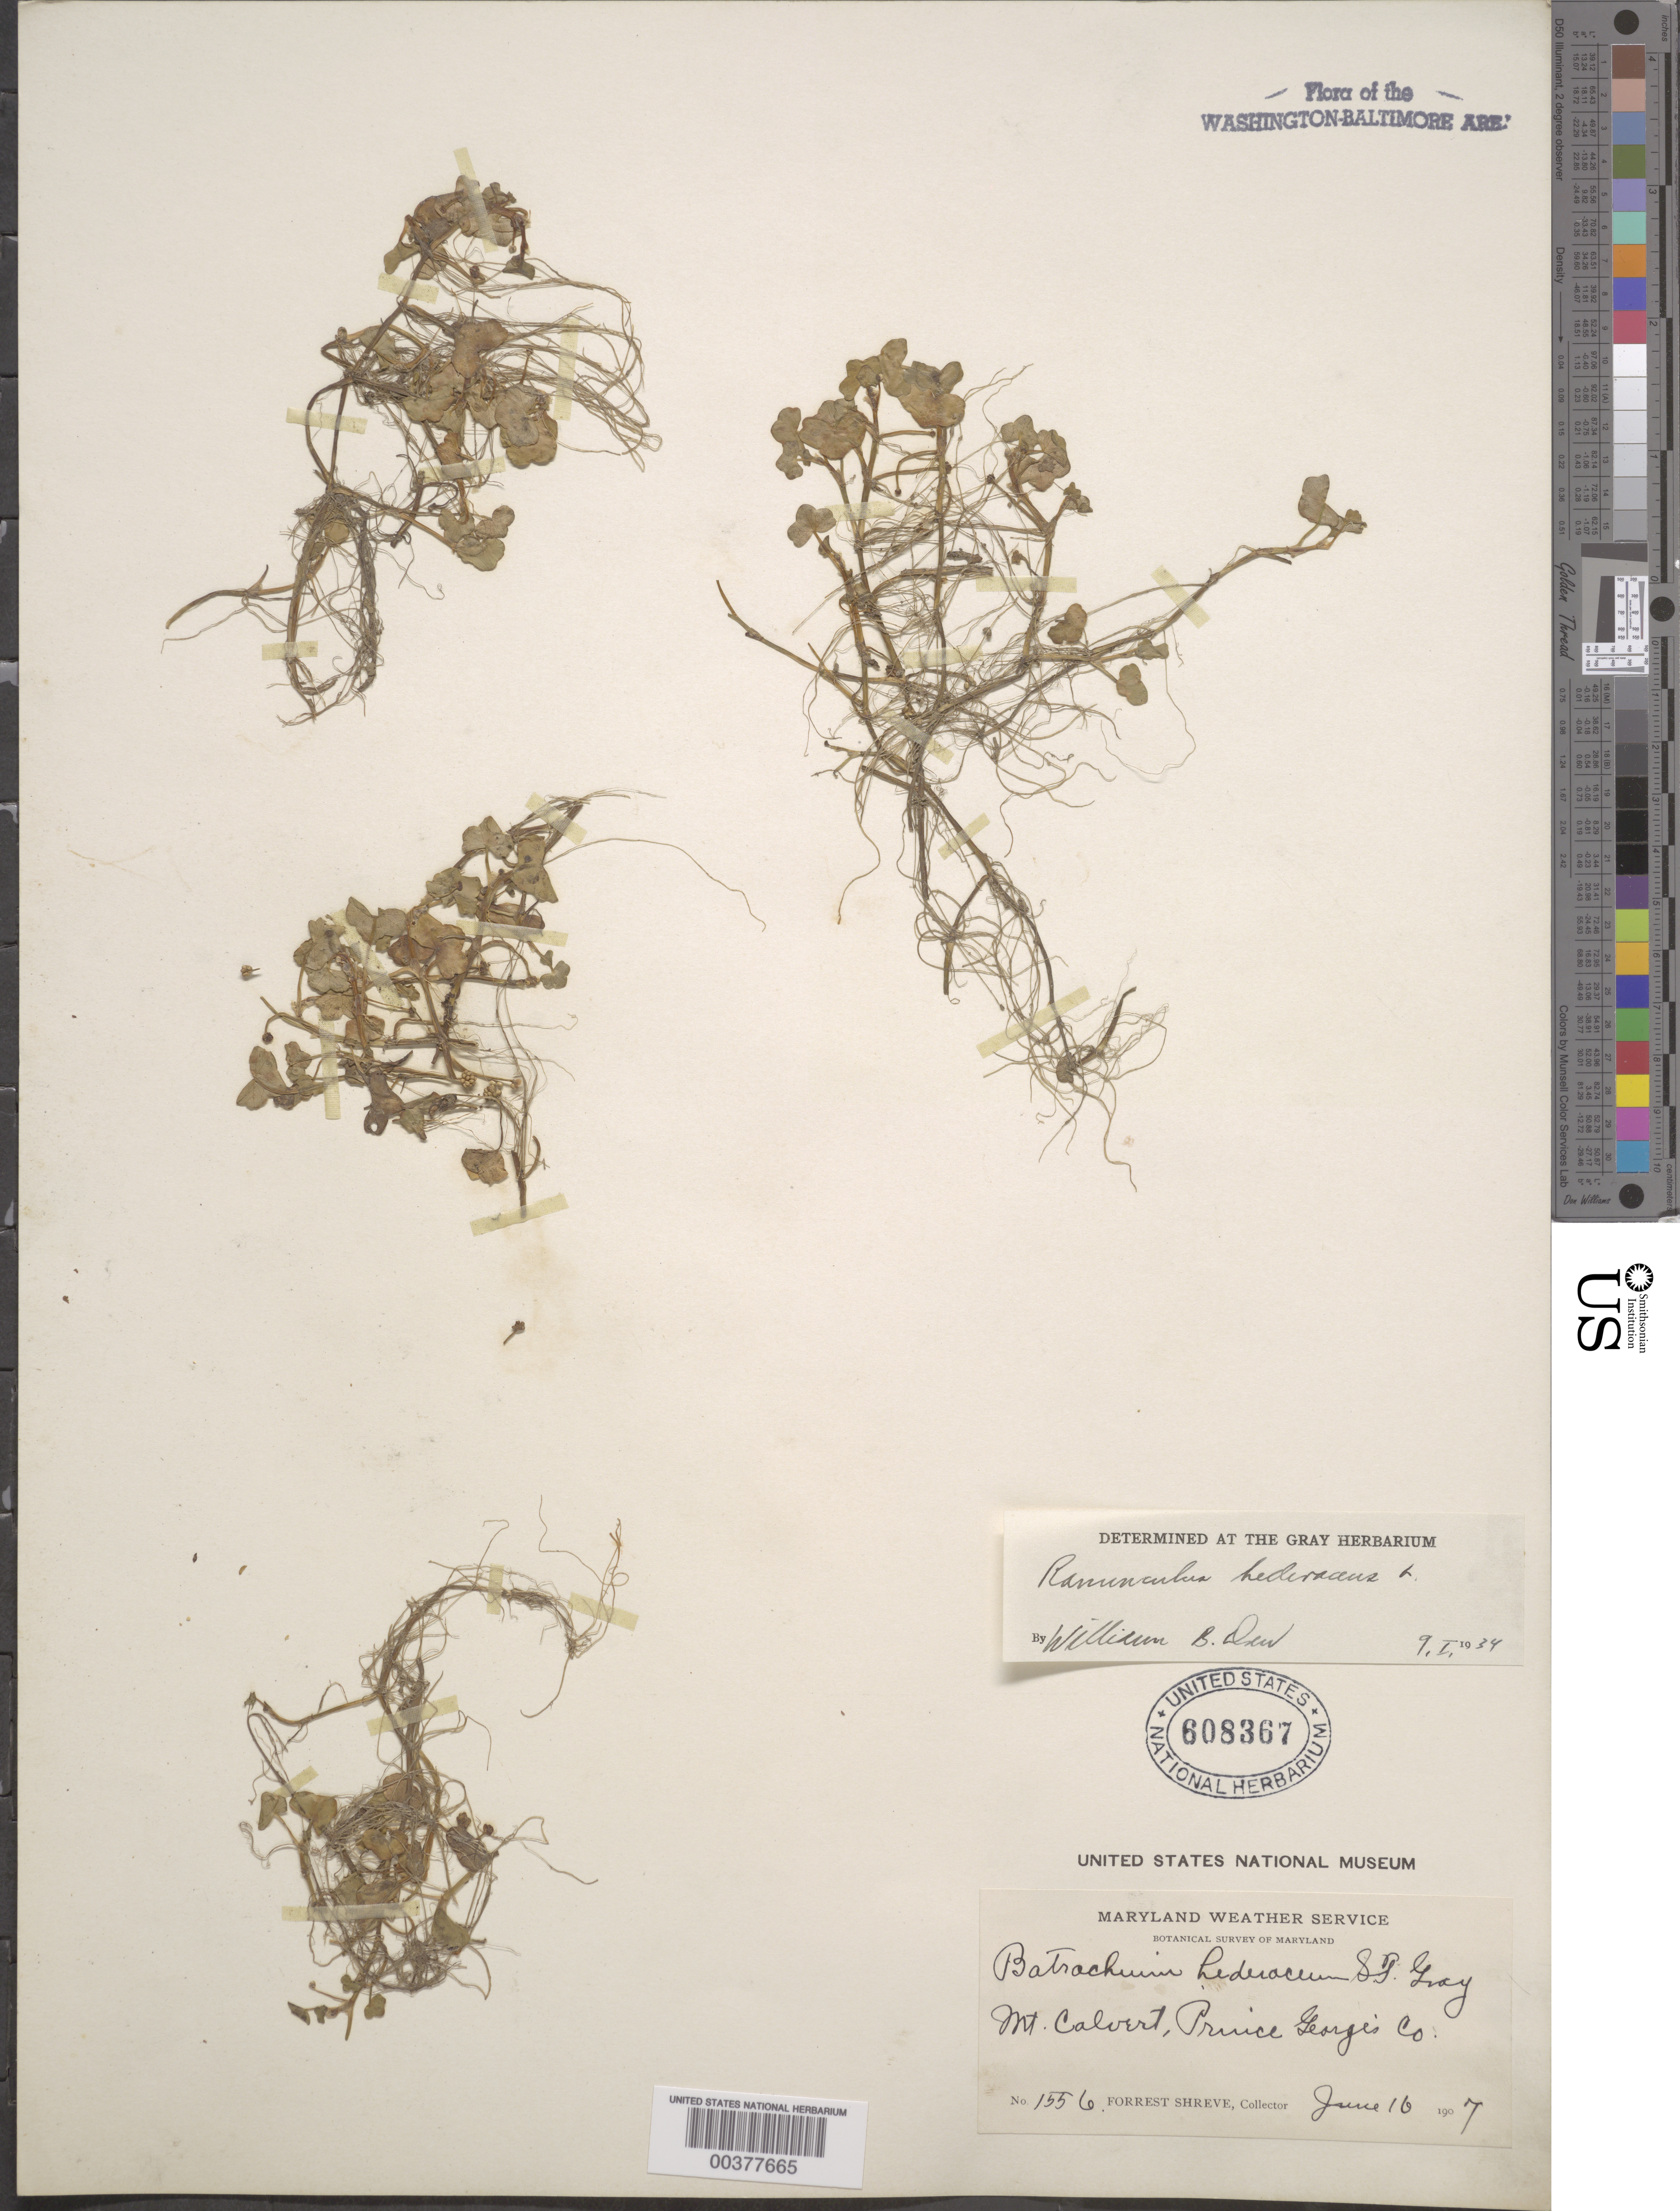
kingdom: Plantae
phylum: Tracheophyta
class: Magnoliopsida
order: Ranunculales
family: Ranunculaceae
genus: Ranunculus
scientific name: Ranunculus hederaceus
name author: L.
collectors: F. Shreve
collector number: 1556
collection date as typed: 16 Jun 1907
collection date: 1907-06-16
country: United States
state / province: Maryland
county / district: Prince George's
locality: Mount Calvert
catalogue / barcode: US 608367